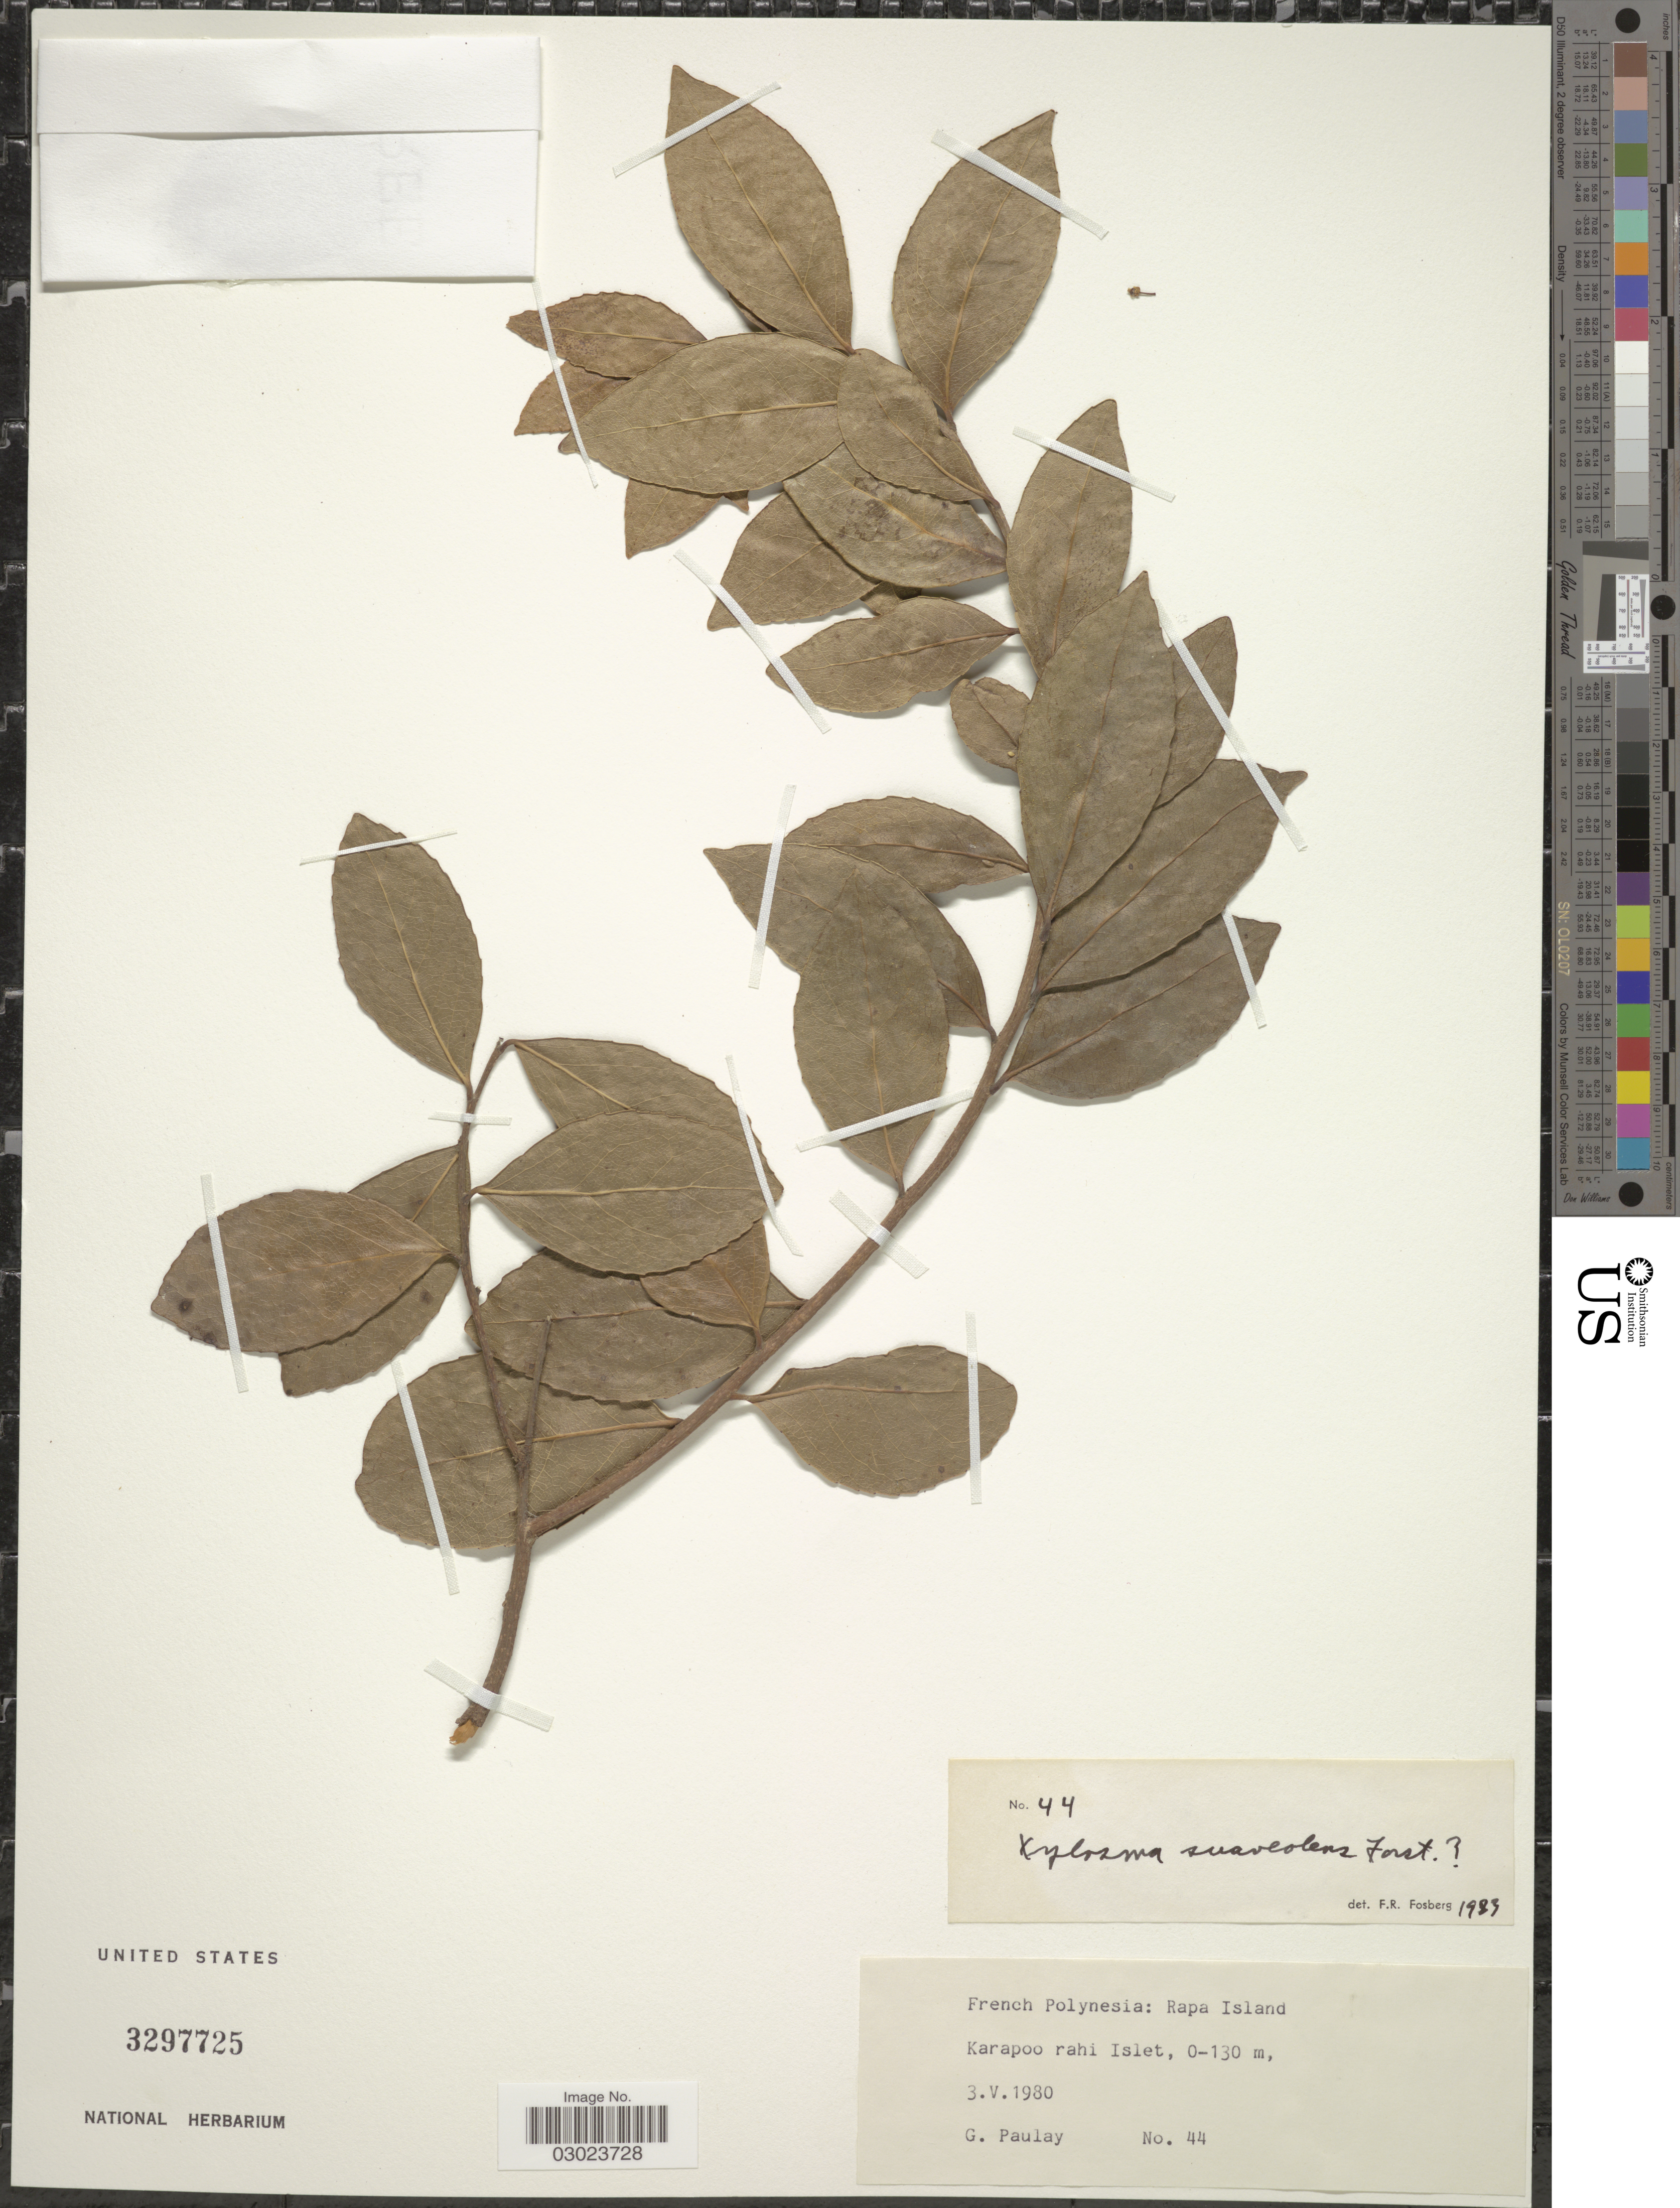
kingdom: Plantae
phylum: Tracheophyta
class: Magnoliopsida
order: Malpighiales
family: Salicaceae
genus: Xylosma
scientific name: Xylosma suaveolens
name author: G. Forst.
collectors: G. Paulay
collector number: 44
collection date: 1980-05-03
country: French Polynesia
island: Rapa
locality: Rapa Island. Karapoo rahi Islet.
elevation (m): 0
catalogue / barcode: US 3297725